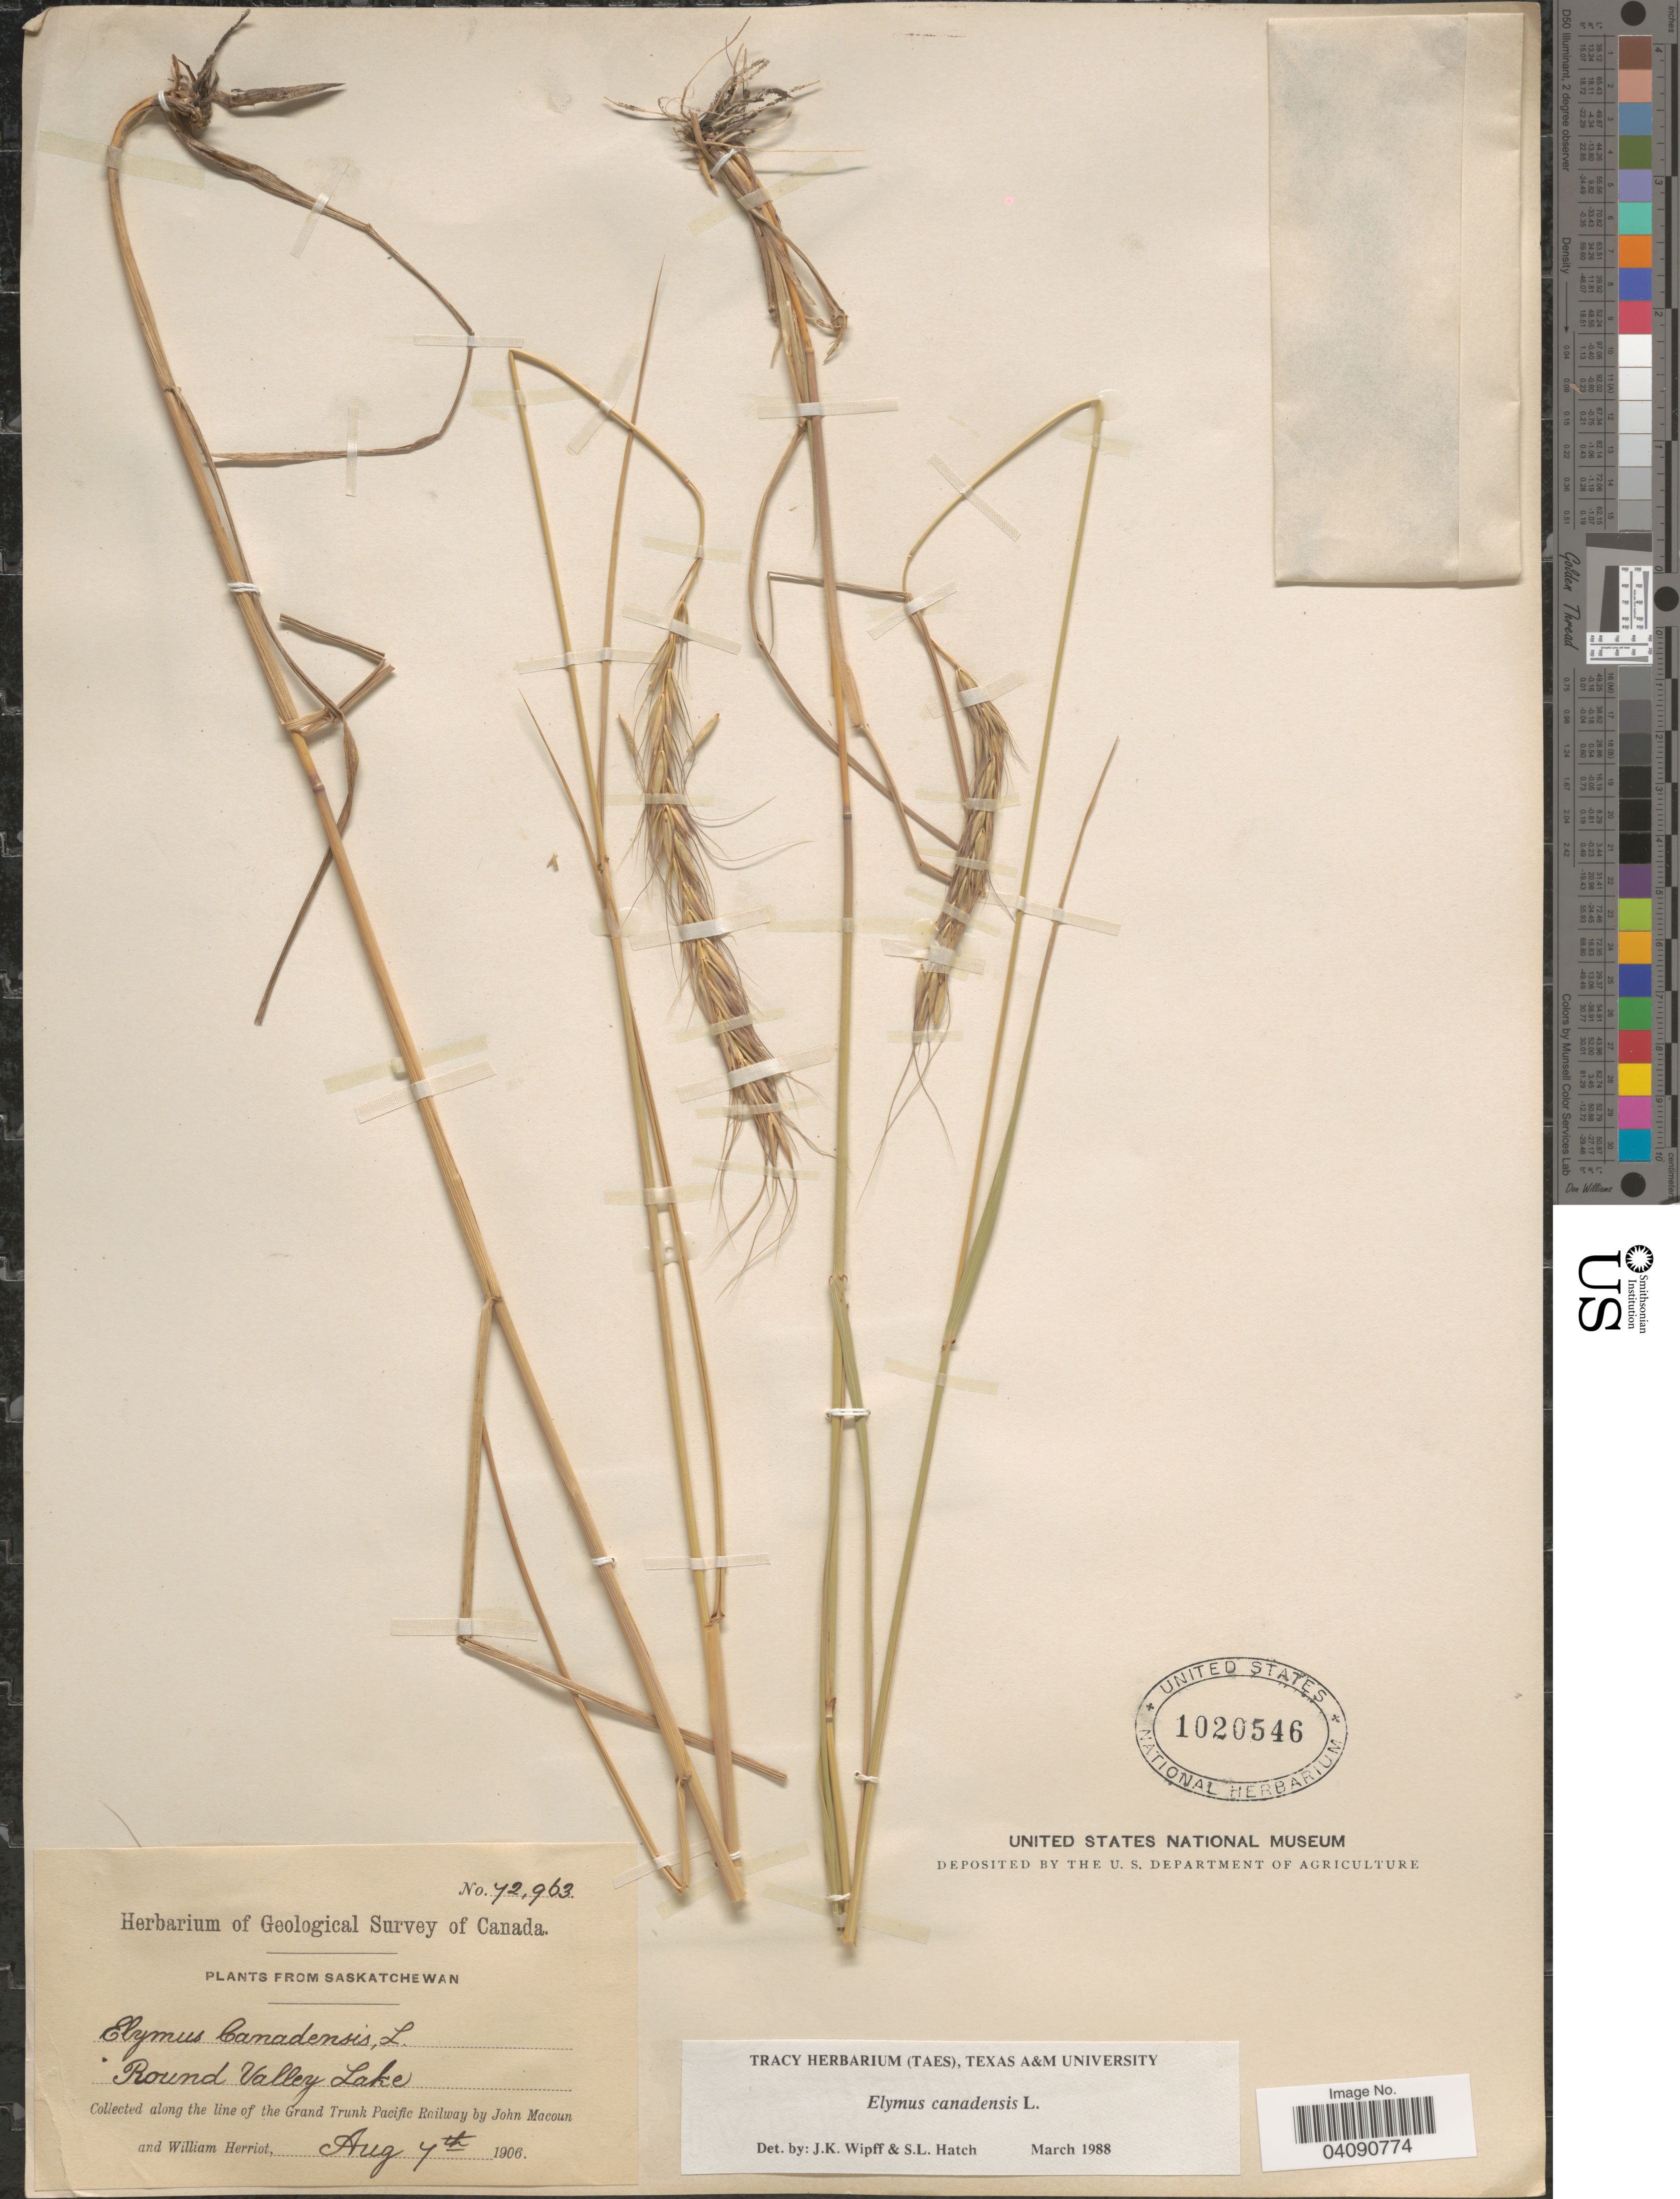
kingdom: Plantae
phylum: Tracheophyta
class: Liliopsida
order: Poales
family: Poaceae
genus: Elymus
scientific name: Elymus canadensis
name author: L.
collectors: J. Macoun & W. Herriot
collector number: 72963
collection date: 1906-08-07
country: Canada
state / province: Saskatchewan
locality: Geological Survey of Canada. Round Valley Lake. Along the line of the Grand Trunk Pacific Railway.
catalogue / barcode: US 1020546